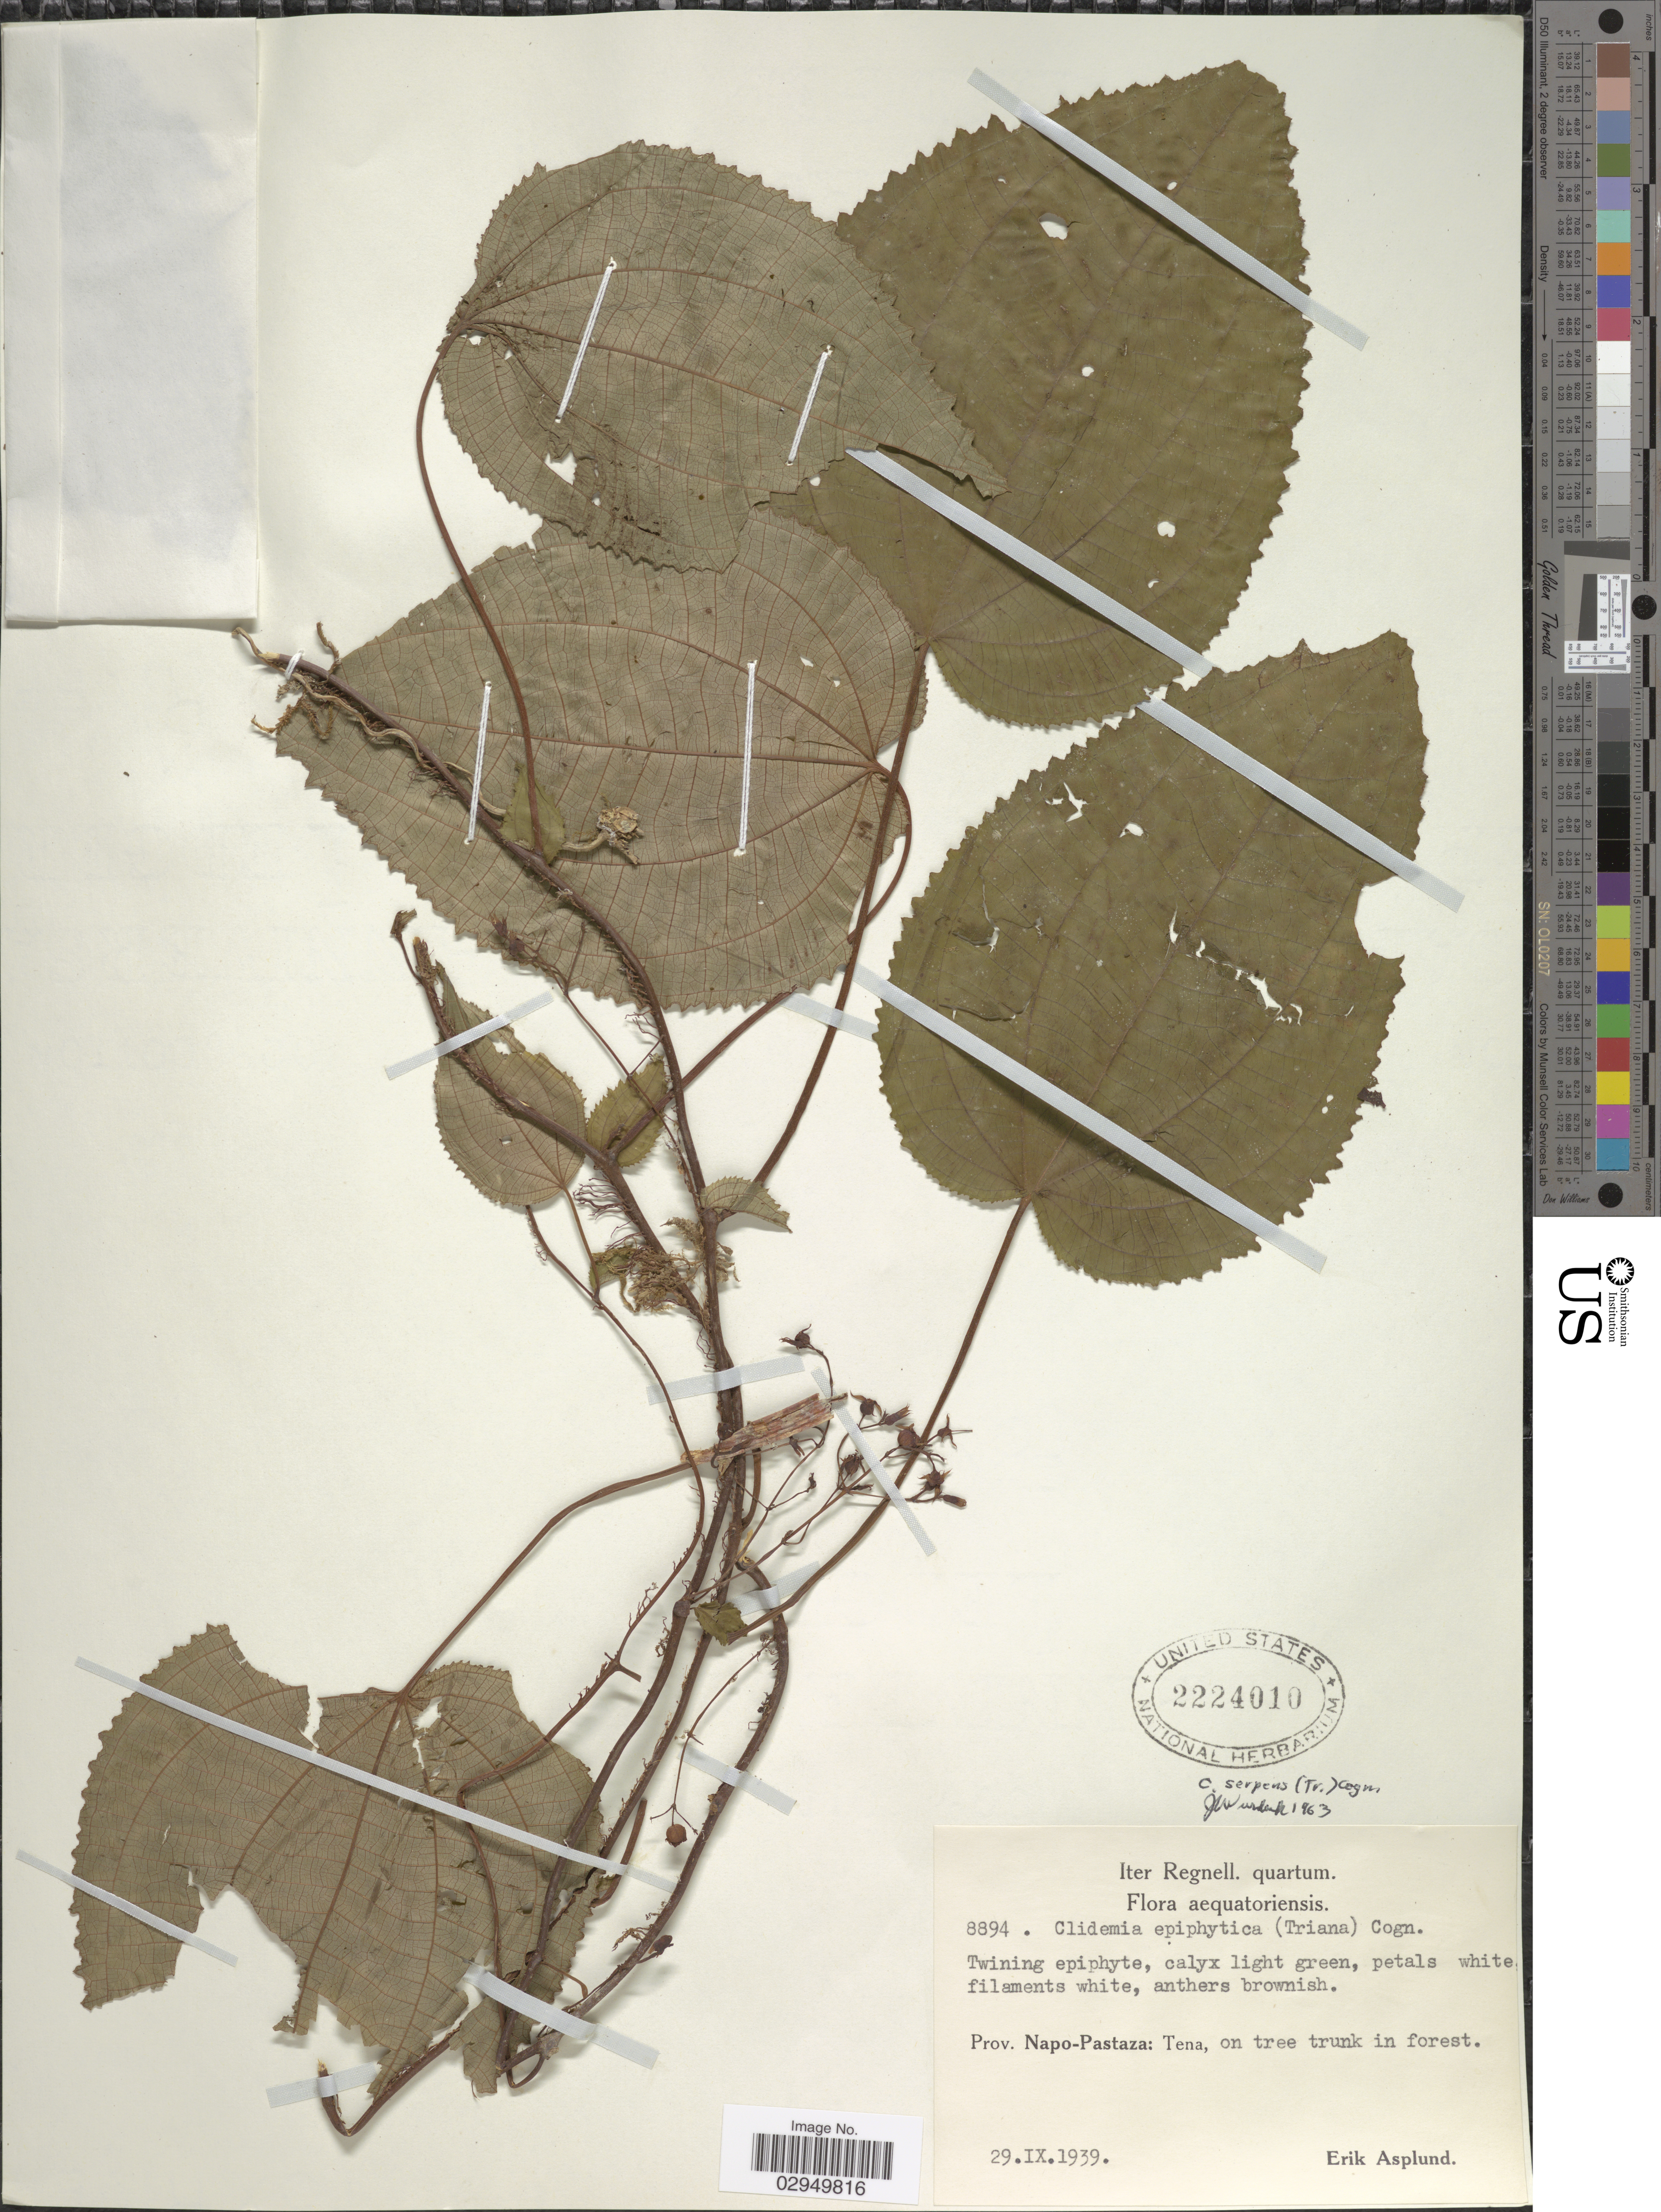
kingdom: Plantae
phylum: Tracheophyta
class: Magnoliopsida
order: Myrtales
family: Melastomataceae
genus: Clidemia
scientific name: Clidemia serpens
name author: (Triana) Cogn.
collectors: E. Asplund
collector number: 8894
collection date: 1939-09-29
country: Ecuador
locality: Prov. Napo-Pastaza: Tena.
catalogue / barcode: US 2224010